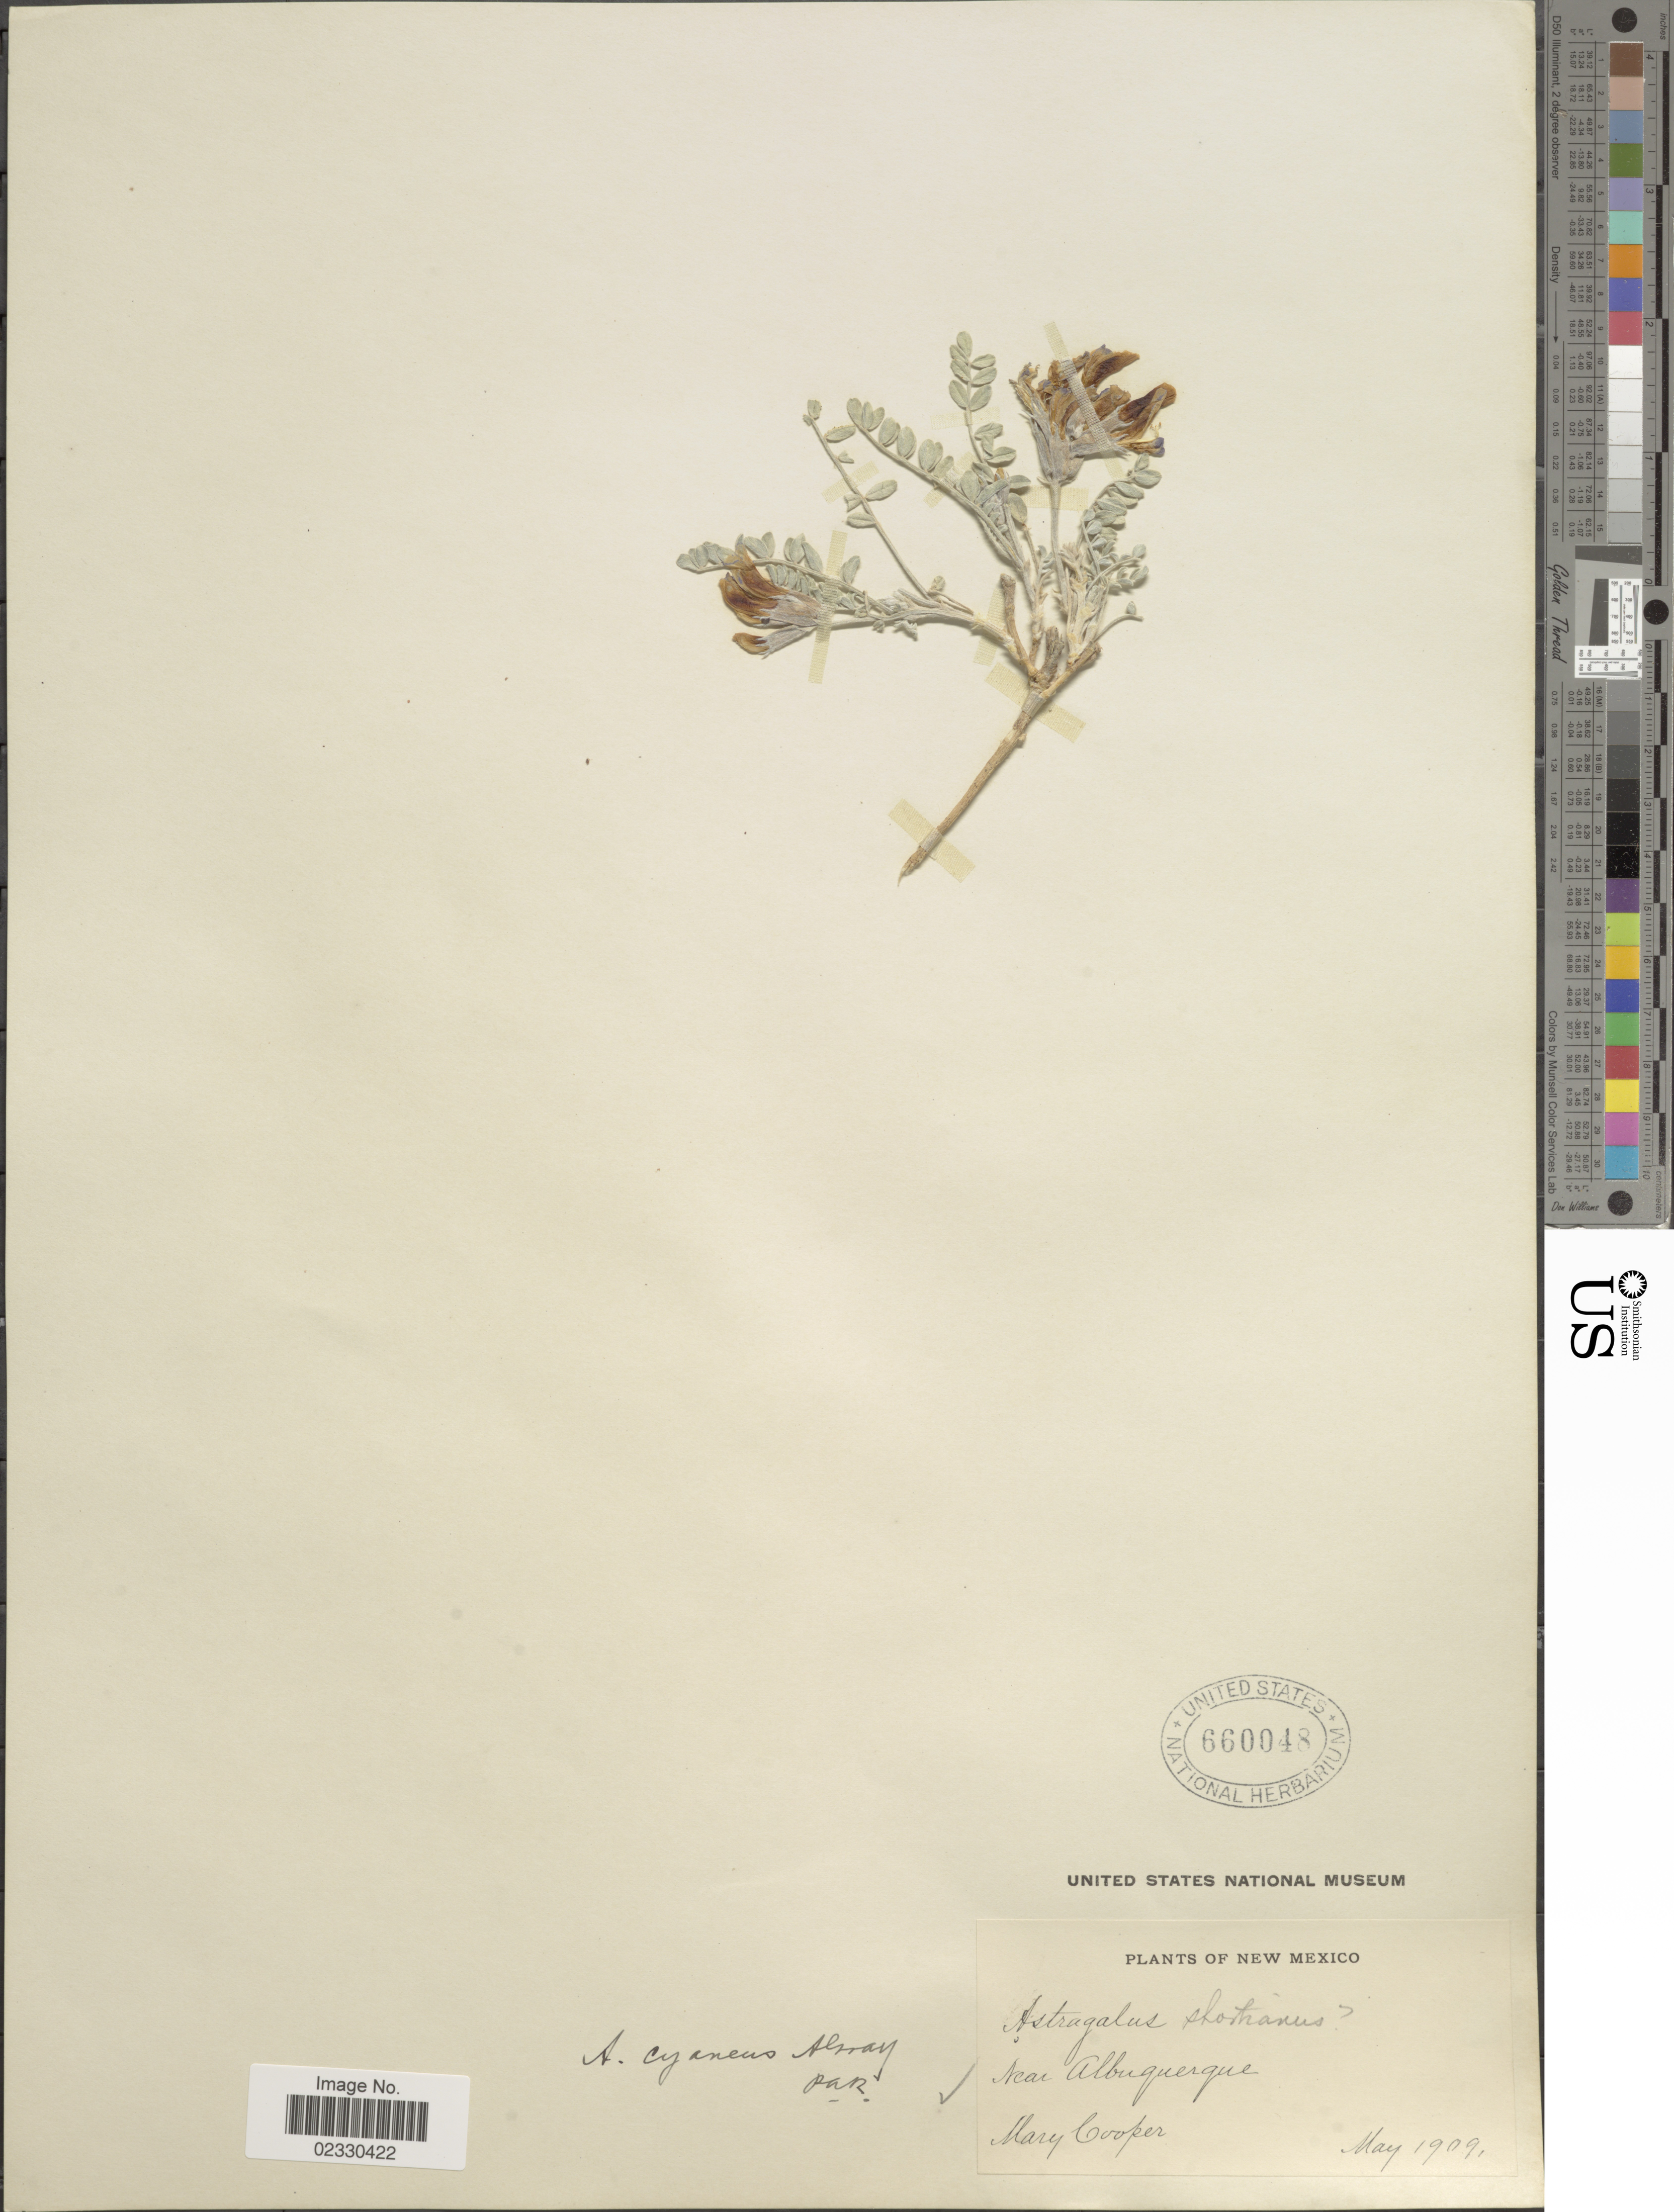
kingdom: Plantae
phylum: Tracheophyta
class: Magnoliopsida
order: Fabales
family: Fabaceae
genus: Astragalus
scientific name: Astragalus cyaneus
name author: A. Gray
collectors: M. Cooper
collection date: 1909-05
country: United States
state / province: New Mexico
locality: Near Alburquerque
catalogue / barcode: US 660048